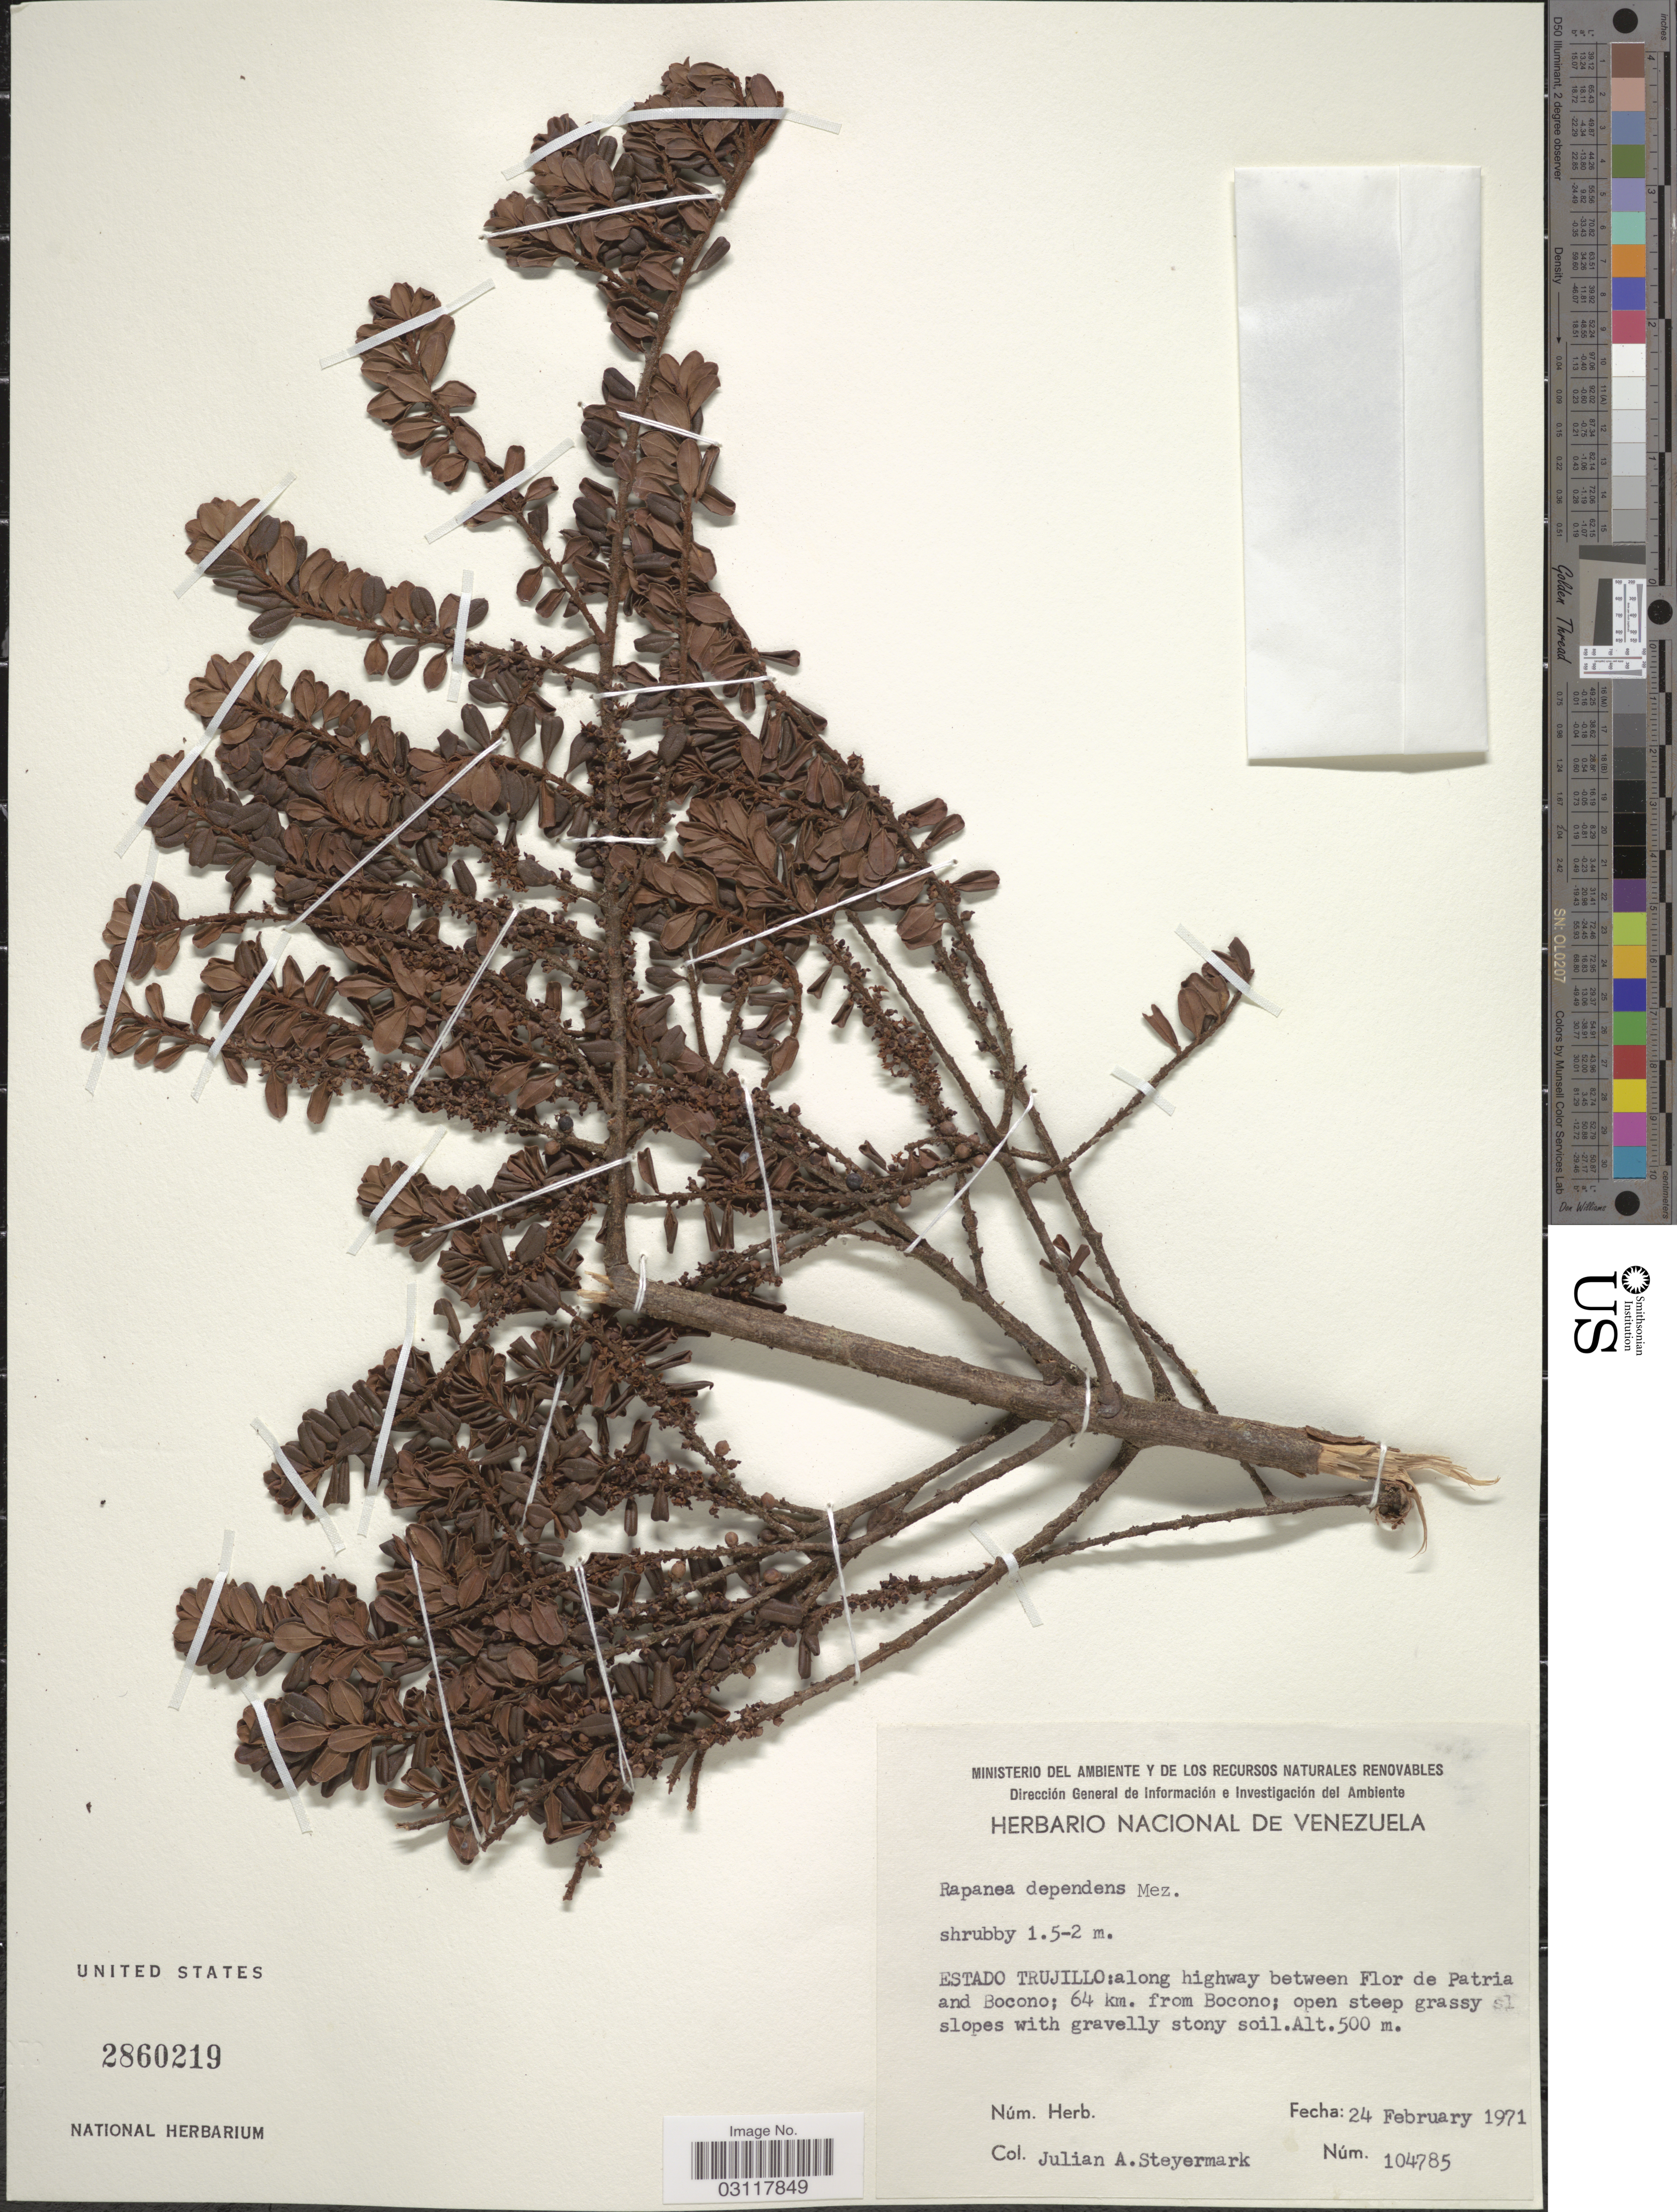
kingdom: Plantae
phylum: Tracheophyta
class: Magnoliopsida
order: Ericales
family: Primulaceae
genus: Rapanea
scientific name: Rapanea dependens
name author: (Ruiz & Pav.) Mez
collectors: J. Steyermark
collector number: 104785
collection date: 1971-02-24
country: Venezuela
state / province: Trujillo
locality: Along highway between Flor de Patria and Bocono; 64 km. from Bocono.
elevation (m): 500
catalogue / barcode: US 2860219